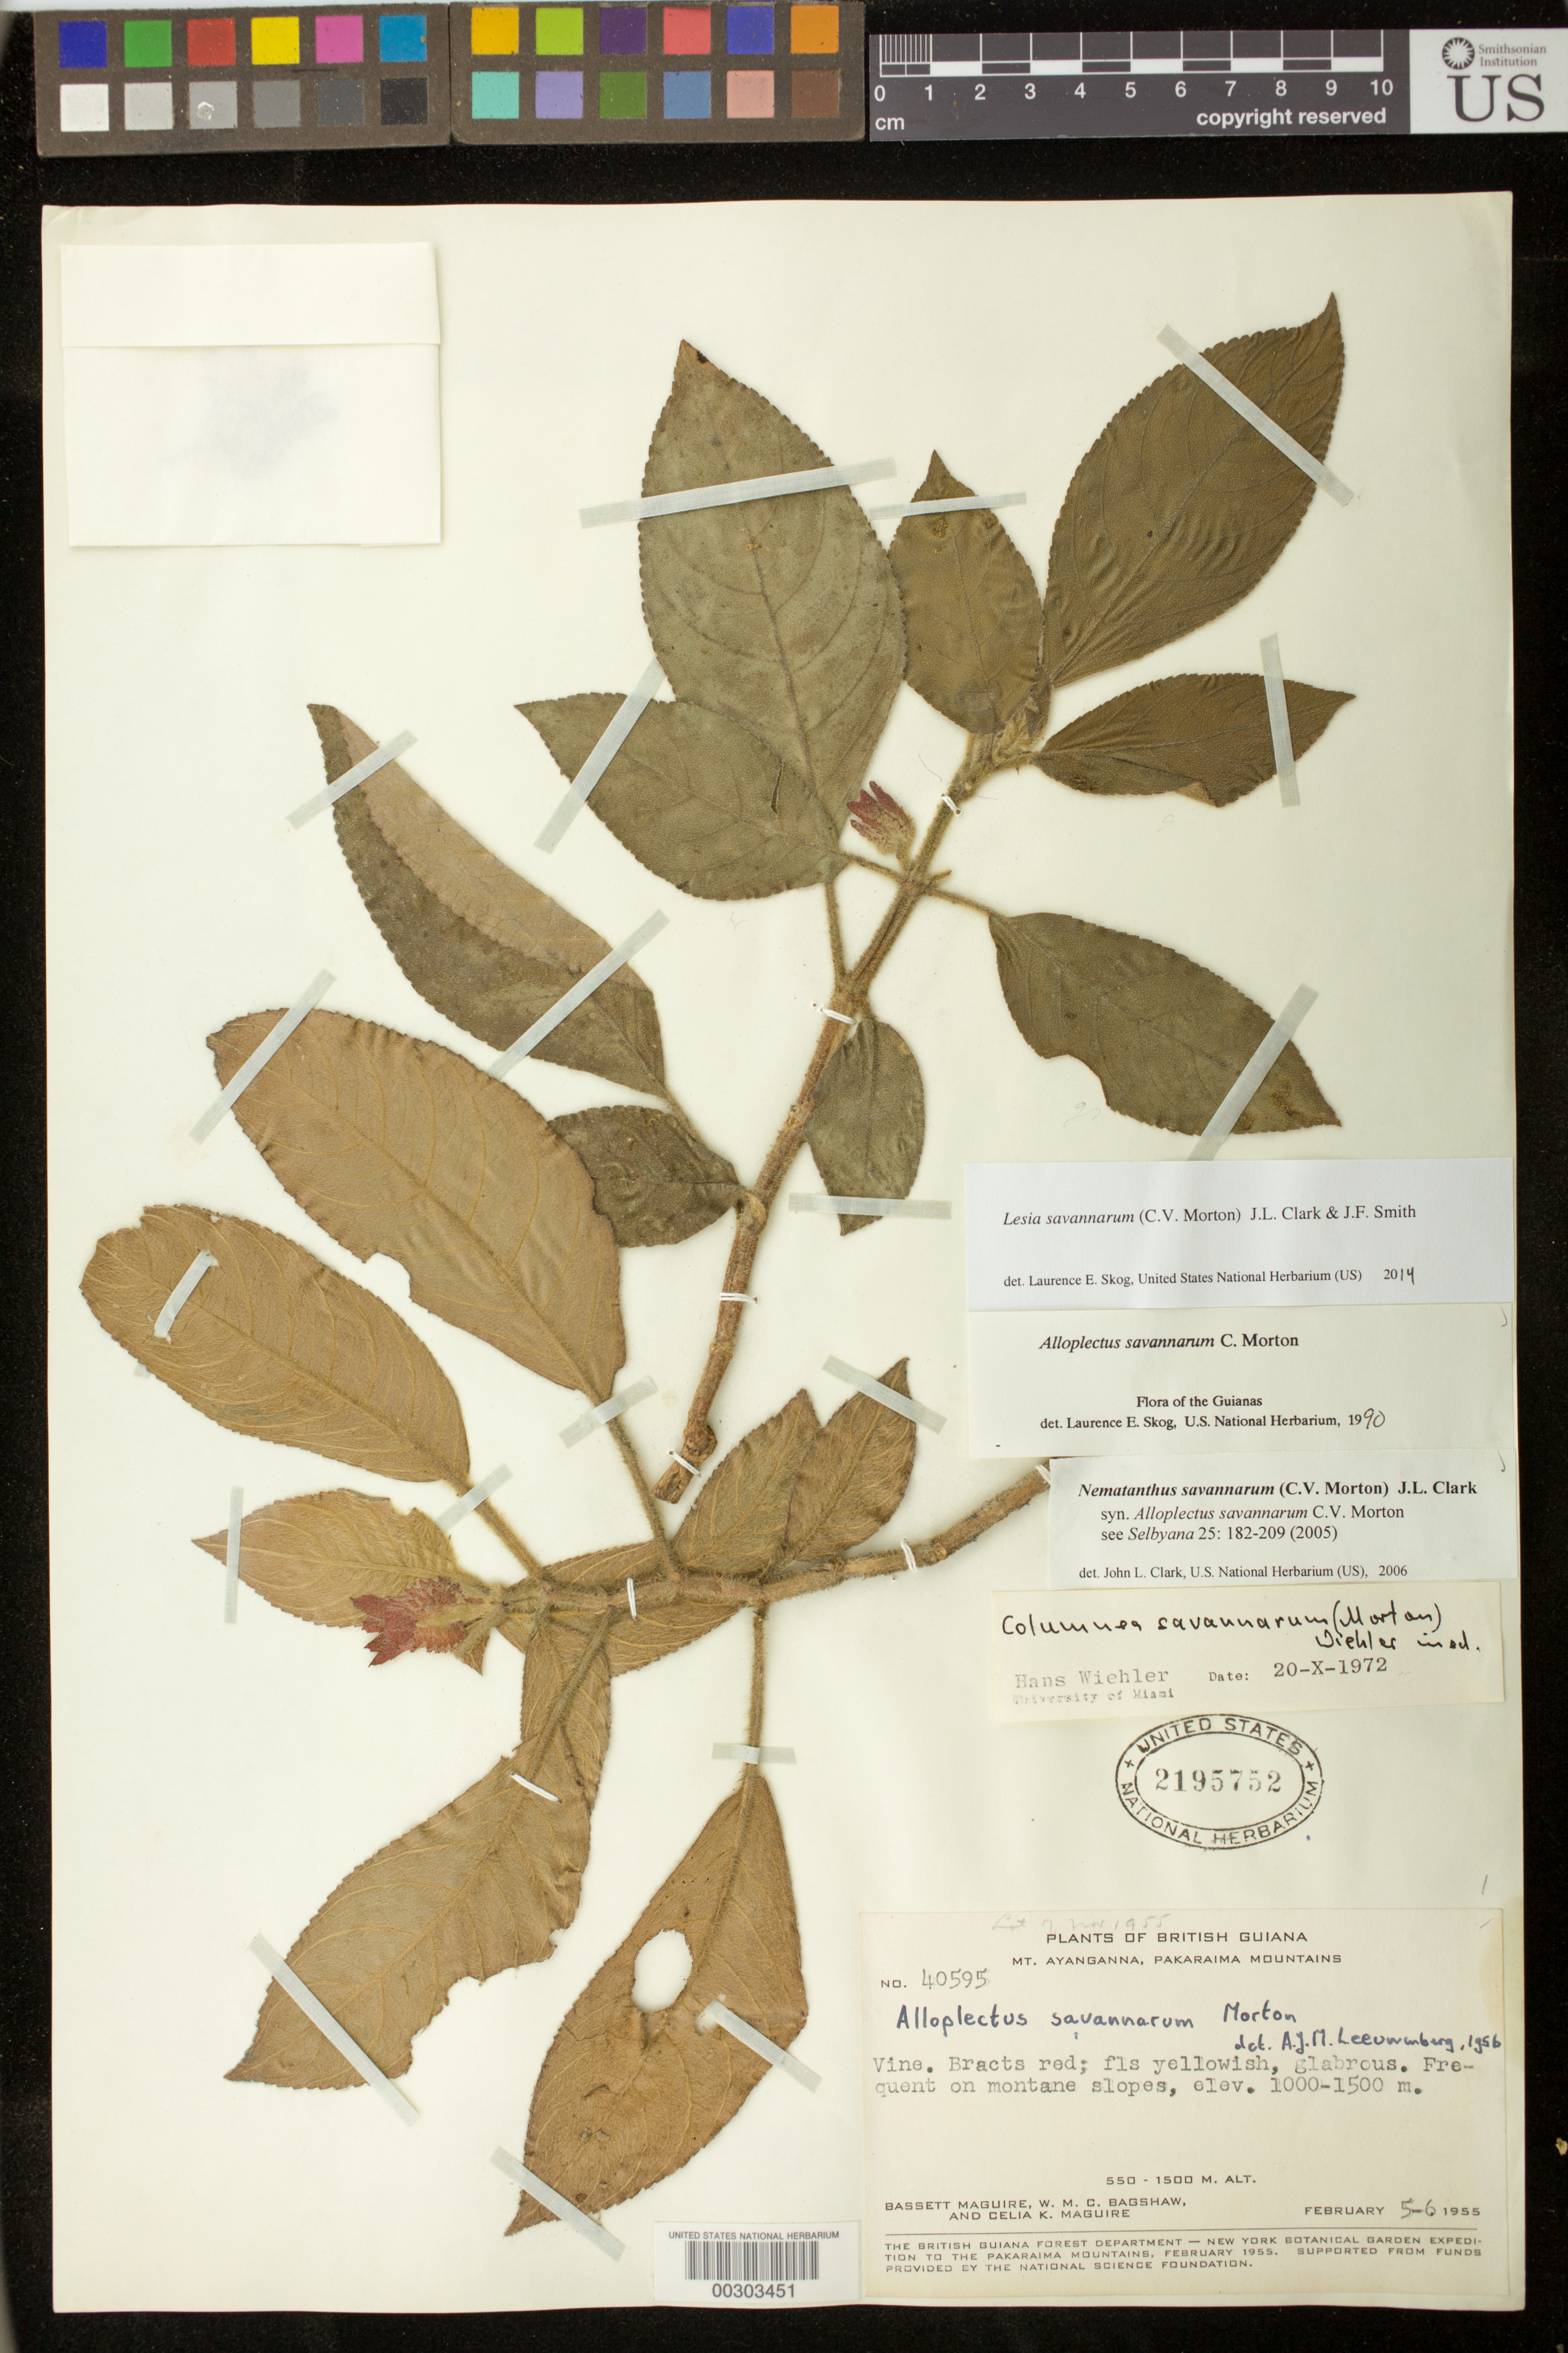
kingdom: Plantae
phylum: Tracheophyta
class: Magnoliopsida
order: Lamiales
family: Gesneriaceae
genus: Lesia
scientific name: Lesia savannarum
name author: (C.V. Morton) J.L. Clark & J.F. Sm.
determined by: Skog, Laurence E.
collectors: B. Maguire, W. Bagshaw & C. K. Maguire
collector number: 40595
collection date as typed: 5-6 Feb 1955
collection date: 1955-02-05/1955-02-06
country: Guyana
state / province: Cuyuni-Mazaruni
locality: [Mazaruni-Potaro] Mt. Ayanganna, Pakaraima Mountains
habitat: Frequent on montane slopes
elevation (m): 1000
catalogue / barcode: US 2195752